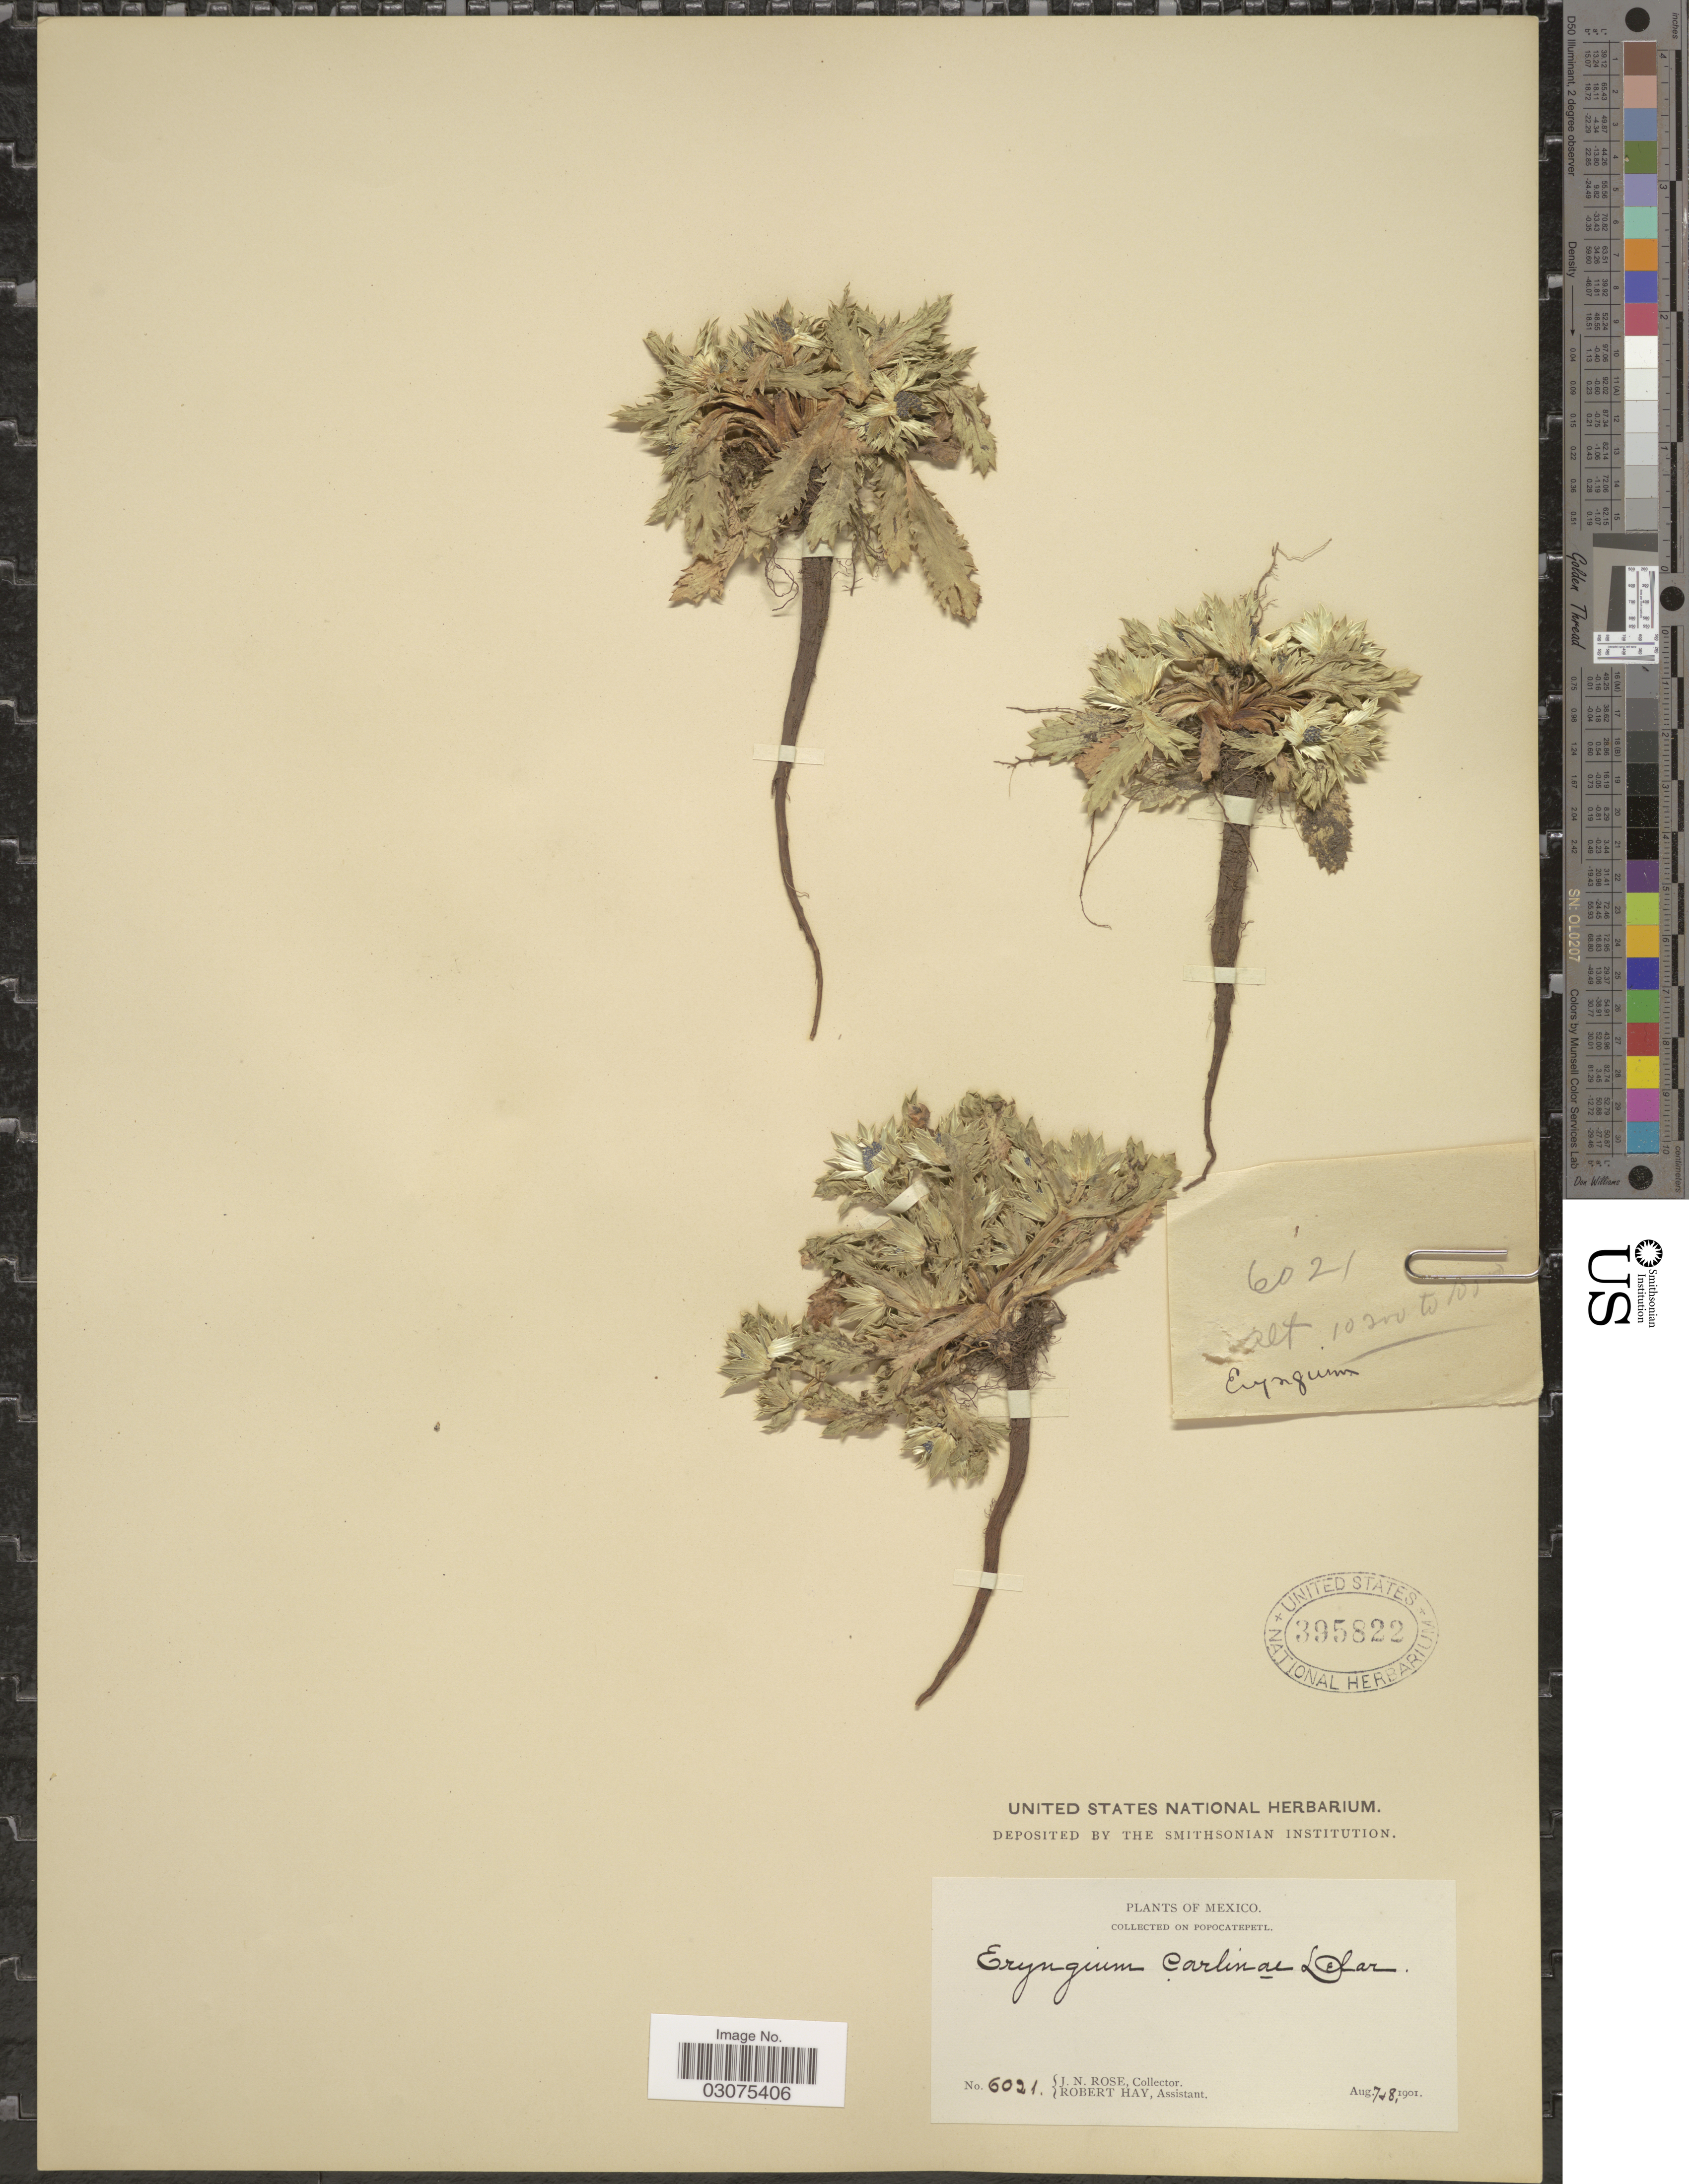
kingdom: Plantae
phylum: Tracheophyta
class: Magnoliopsida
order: Apiales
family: Apiaceae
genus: Eryngium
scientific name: Eryngium carlinae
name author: F. Delaroche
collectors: J. N. Rose & R. Hay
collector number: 6021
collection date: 1901-08-07/1901-08-08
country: Mexico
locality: Popocatepetl.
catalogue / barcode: US 395822